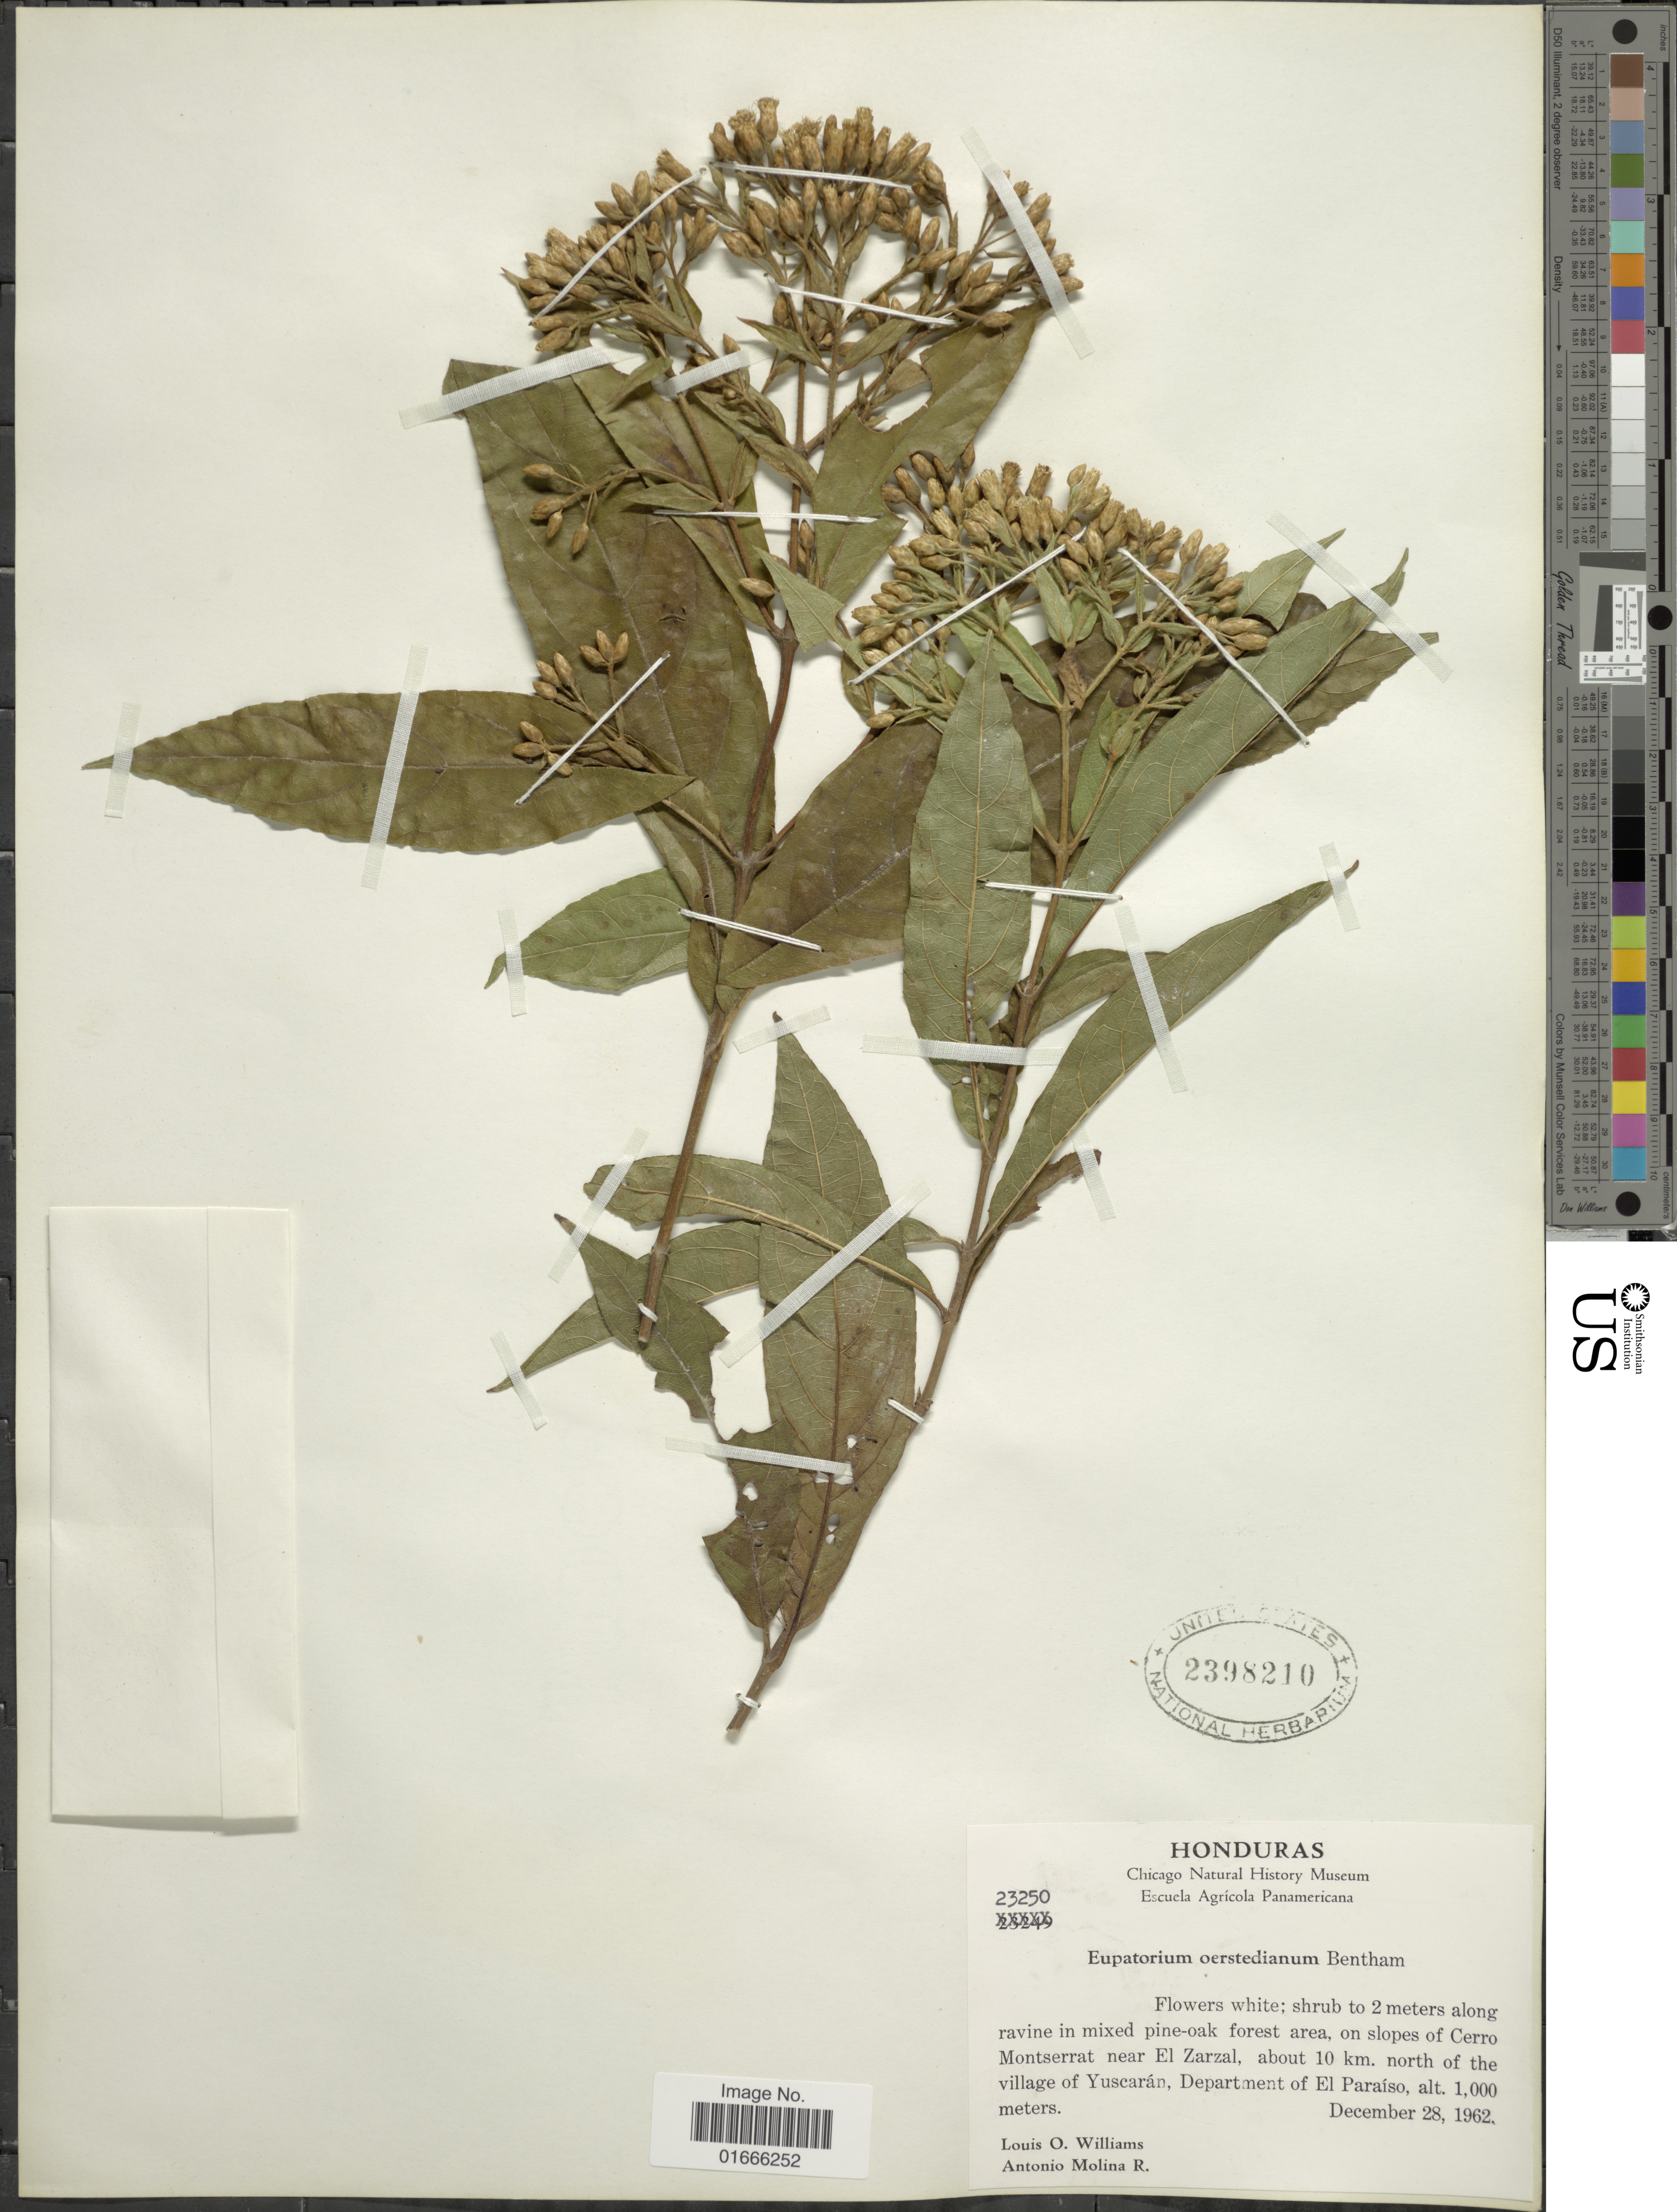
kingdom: Plantae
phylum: Tracheophyta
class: Magnoliopsida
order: Asterales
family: Asteraceae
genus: Chromolaena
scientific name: Chromolaena oerstediana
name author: (B.L. Rob. ex Oerst.) R.M. King & H. Rob.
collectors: L. O. Williams & A. Molina R.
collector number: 23250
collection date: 1962-12-28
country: Honduras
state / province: El Paraíso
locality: On slopes of Cerro Monstserrat near El Zarzal, about 10 km, north of the village of Yuscaran, Department of El Paraiso.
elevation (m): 1000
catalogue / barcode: US 2398210